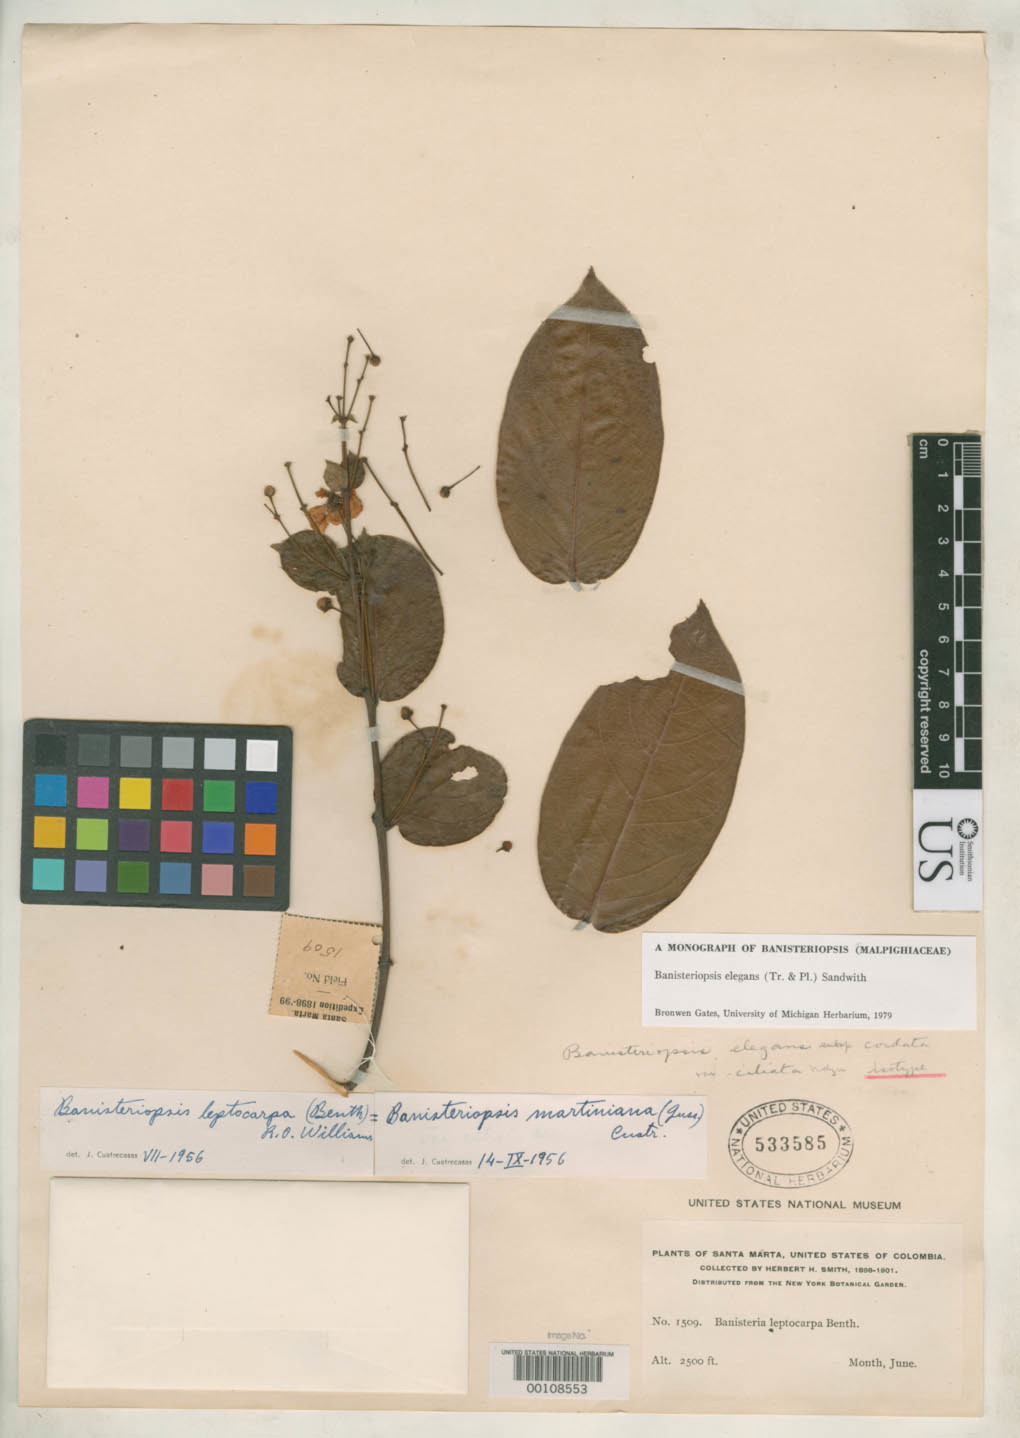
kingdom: Plantae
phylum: Tracheophyta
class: Magnoliopsida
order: Malpighiales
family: Malpighiaceae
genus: Banisteria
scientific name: Banisteria elegans subsp. cordata var. ciliata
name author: Nied.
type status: Isolectotype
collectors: Herbert H. Smith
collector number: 1509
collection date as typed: Jun 1898 to -- --- 1901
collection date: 1898-06/1901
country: Colombia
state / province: Magdalena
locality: Santa Marta.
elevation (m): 762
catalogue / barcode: US 533585